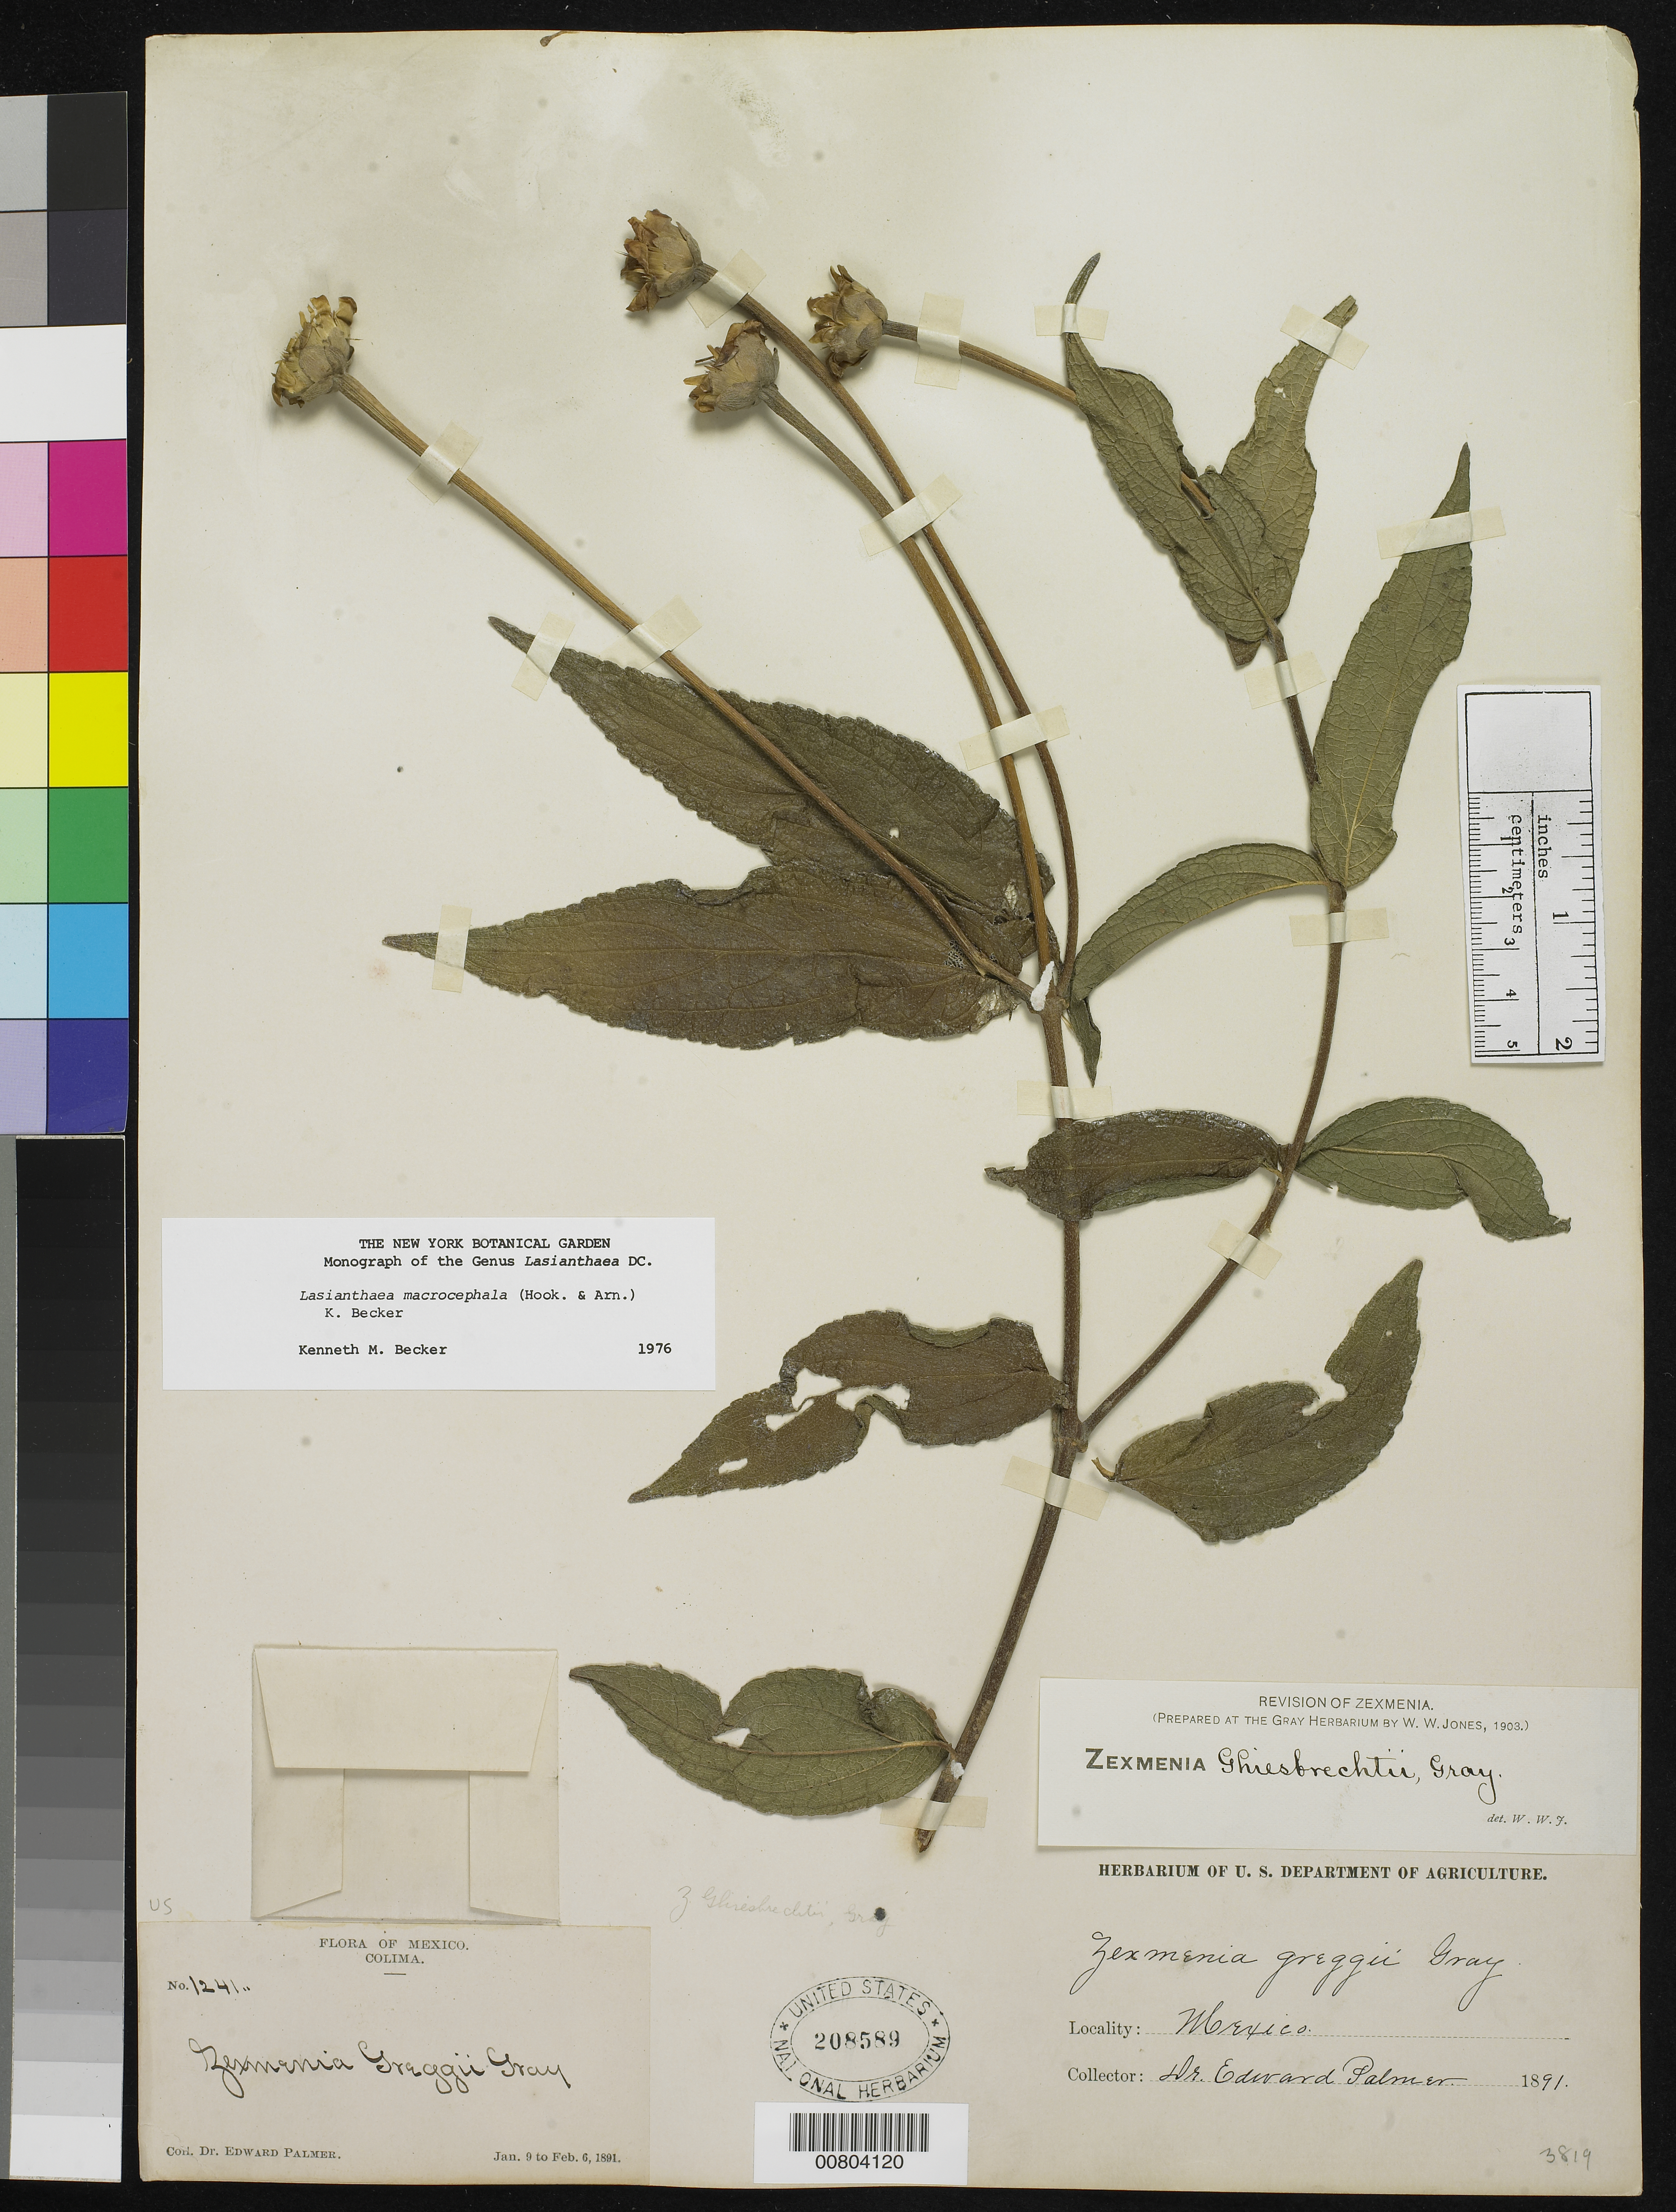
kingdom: Plantae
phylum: Tracheophyta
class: Magnoliopsida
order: Asterales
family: Asteraceae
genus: Lasianthaea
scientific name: Lasianthaea macrocephala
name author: (Hook. & Arn.) K.M. Becker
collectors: E. Palmer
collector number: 1241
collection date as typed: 09 Jan 1891 to 06 Feb 1891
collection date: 1891-01-09/1891-02-06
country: Mexico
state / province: Colima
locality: Colima.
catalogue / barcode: US 208589